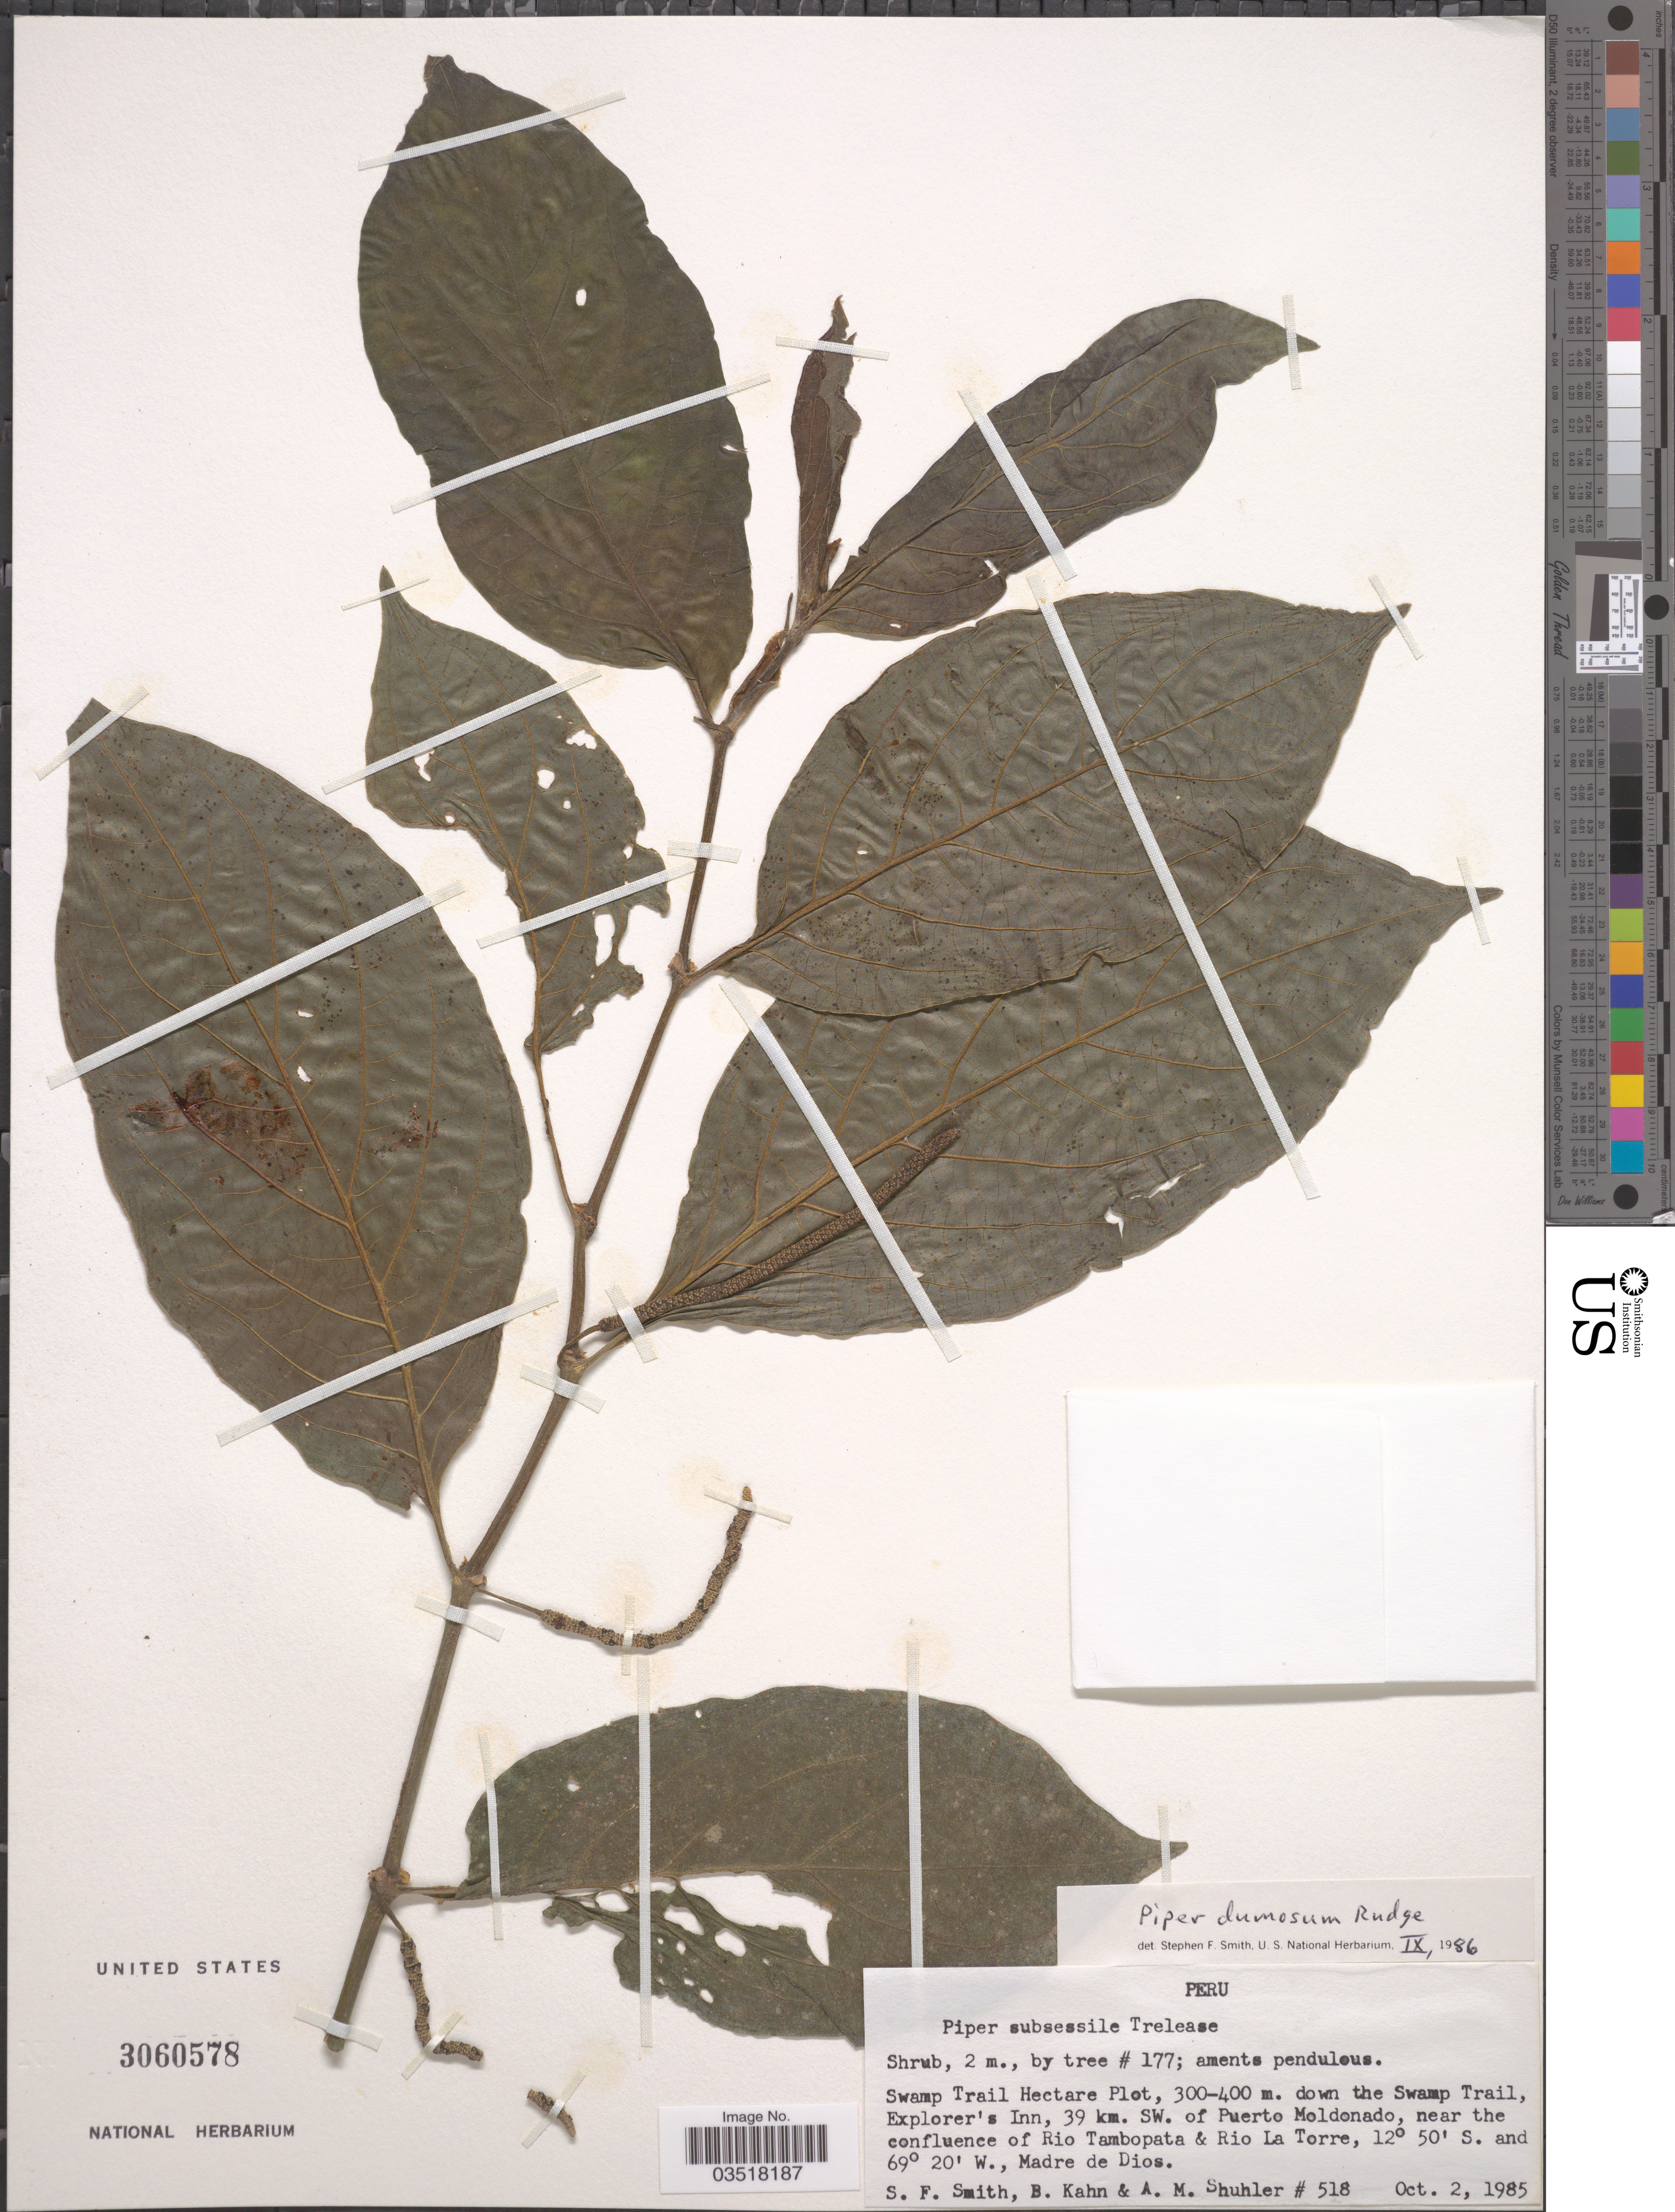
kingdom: Plantae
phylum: Tracheophyta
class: Magnoliopsida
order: Piperales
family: Piperaceae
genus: Piper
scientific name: Piper dumosum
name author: Rudge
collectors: S.F. Smith, B. Kahn & A. Shuhler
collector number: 518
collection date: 1985-10-02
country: Peru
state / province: Madre de Dios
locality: Swamp Trail Hectare Plot, down the Swamp Trail, Explorer's Inn, 39 km. SW. of Puerto Moldonado, near the confluence of Rio Tambopata & Rio La Torre.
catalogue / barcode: US 3060578